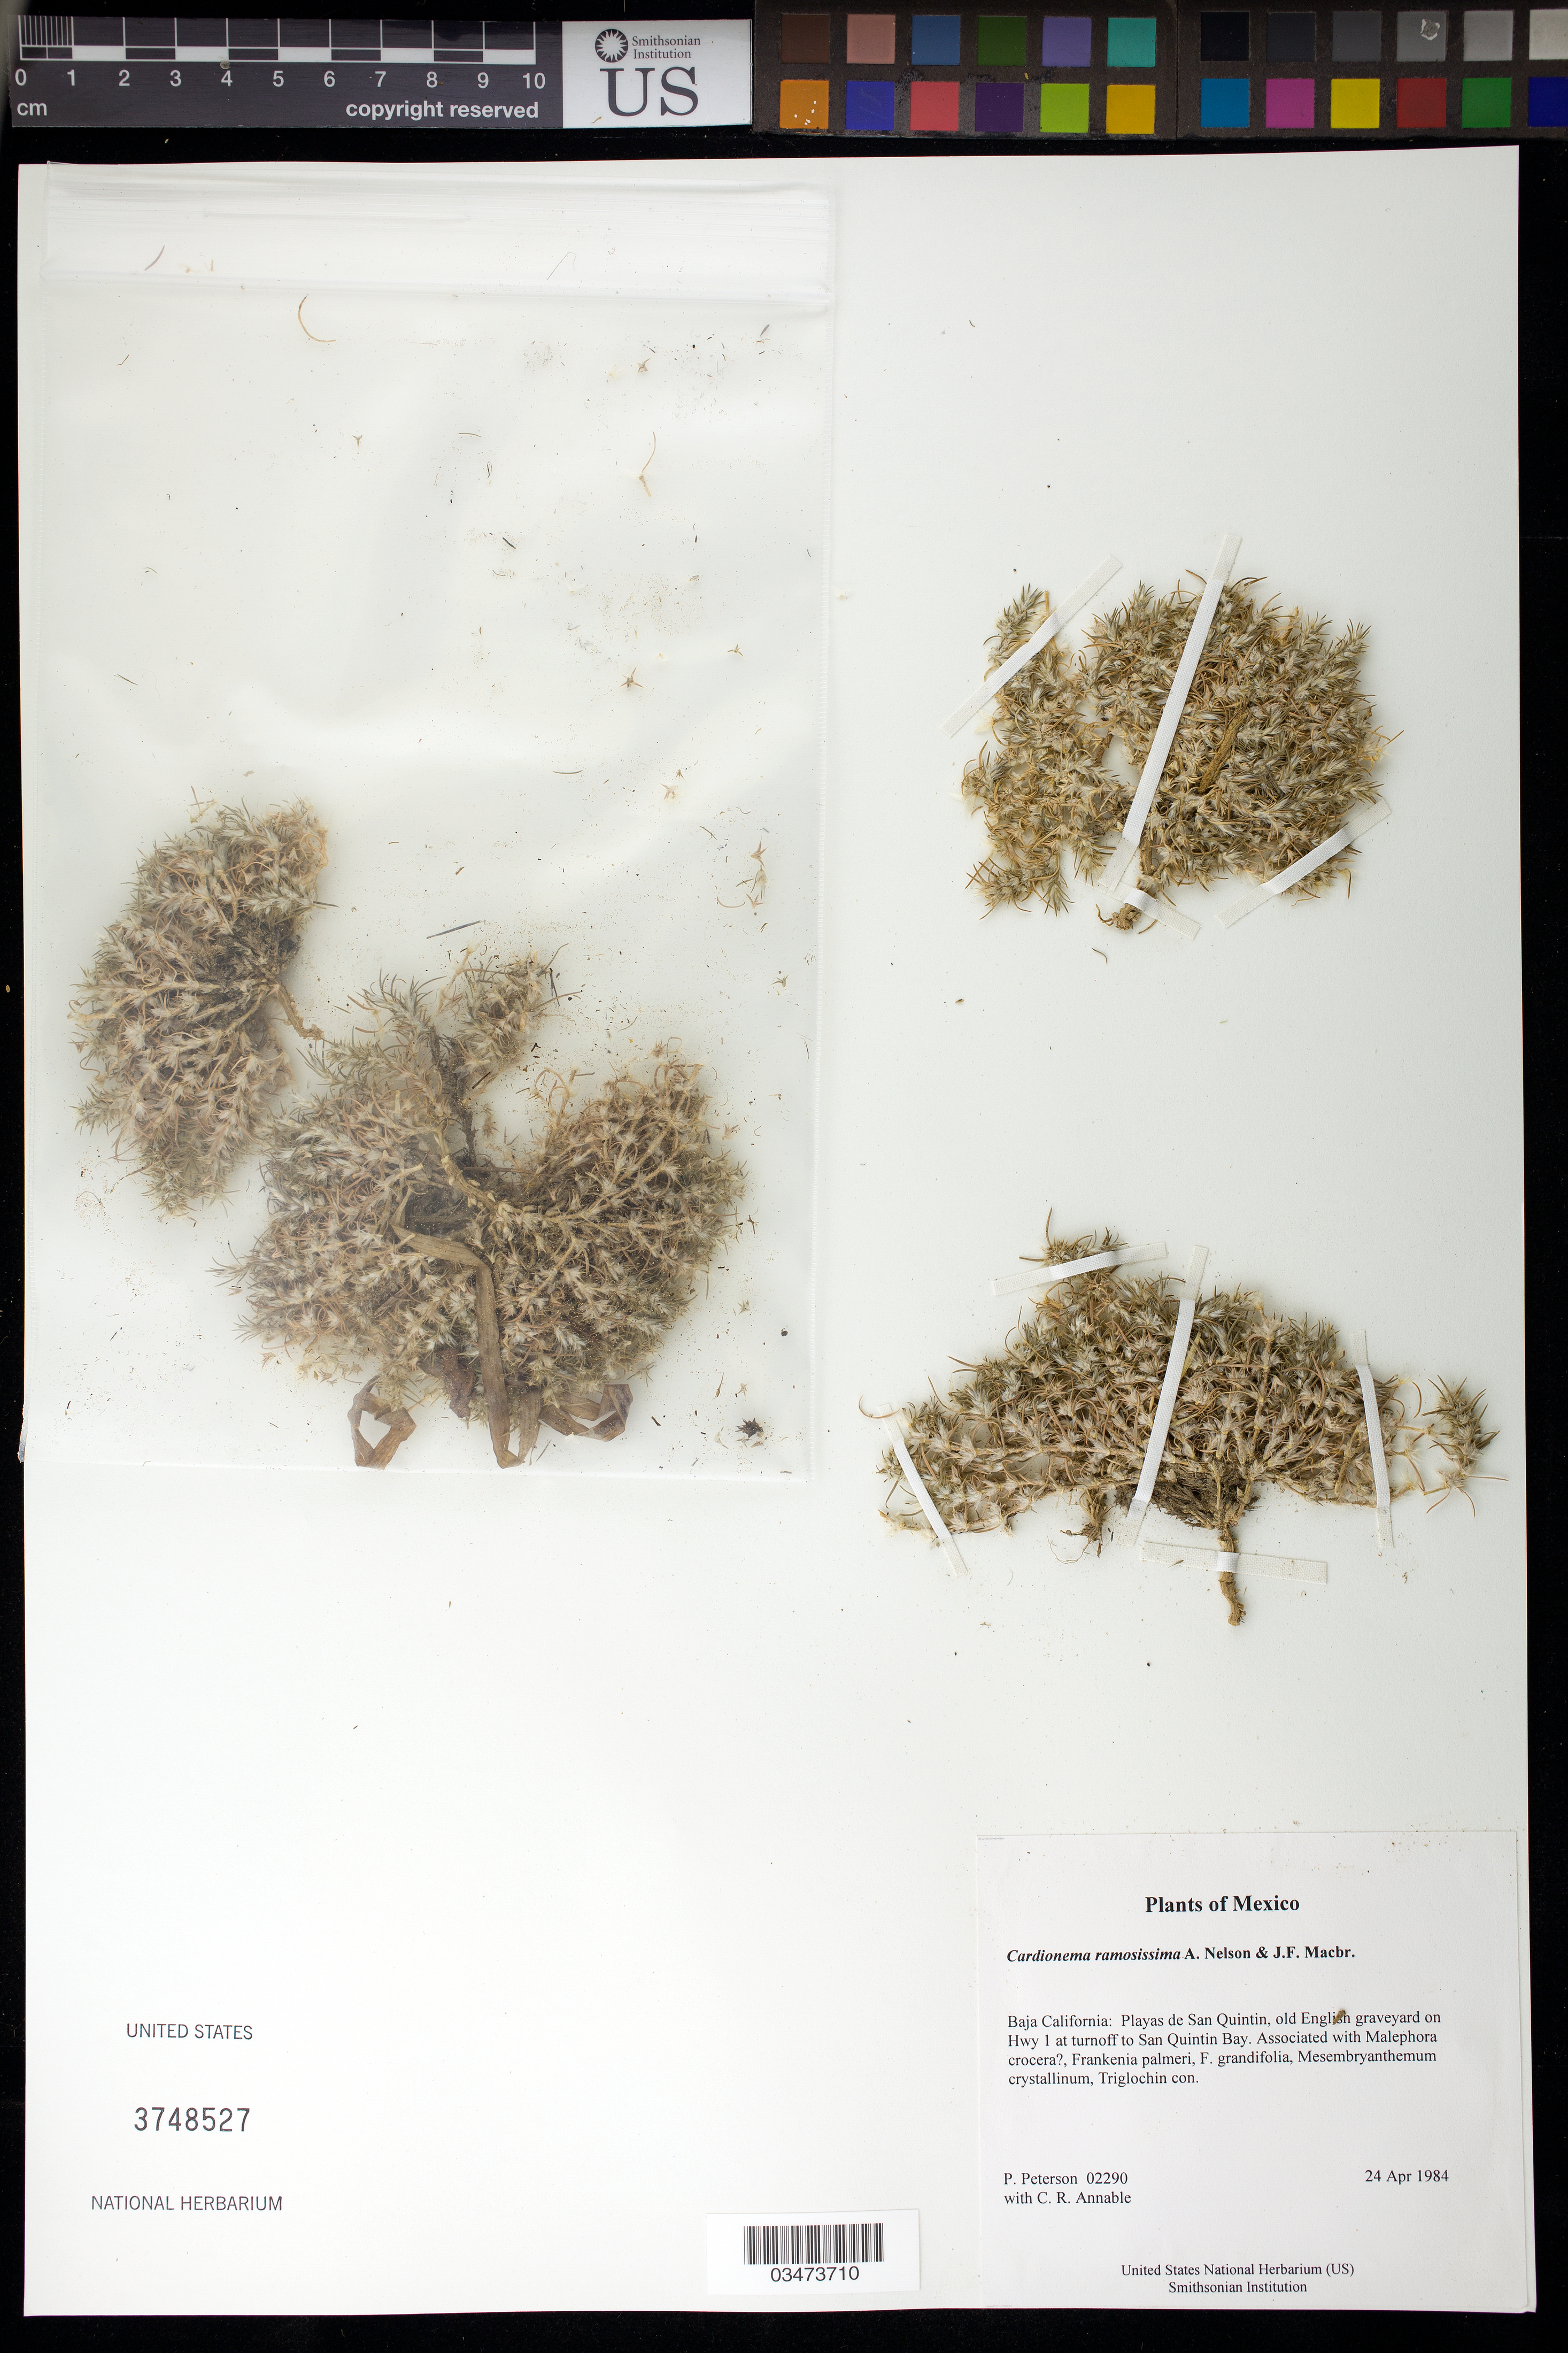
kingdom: Plantae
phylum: Tracheophyta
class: Magnoliopsida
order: Caryophyllales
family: Caryophyllaceae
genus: Cardionema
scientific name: Cardionema ramosissimum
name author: (Weinm.) A. Nelson & J.F. Macbr.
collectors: P. M. Peterson & C. R. Annable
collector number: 02290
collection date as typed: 24 Apr 1984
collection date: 1984-04-24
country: Mexico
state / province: Baja California Norte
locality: Playas de San Quintin, old English graveyard on Hwy 1 at turnoff to San Quintin Bay.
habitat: Associated with Malephora crocera?, Frankenia palmeri, F. grandifolia, Mesembryanthemum crystallinum, Triglochin con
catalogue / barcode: US 3748527